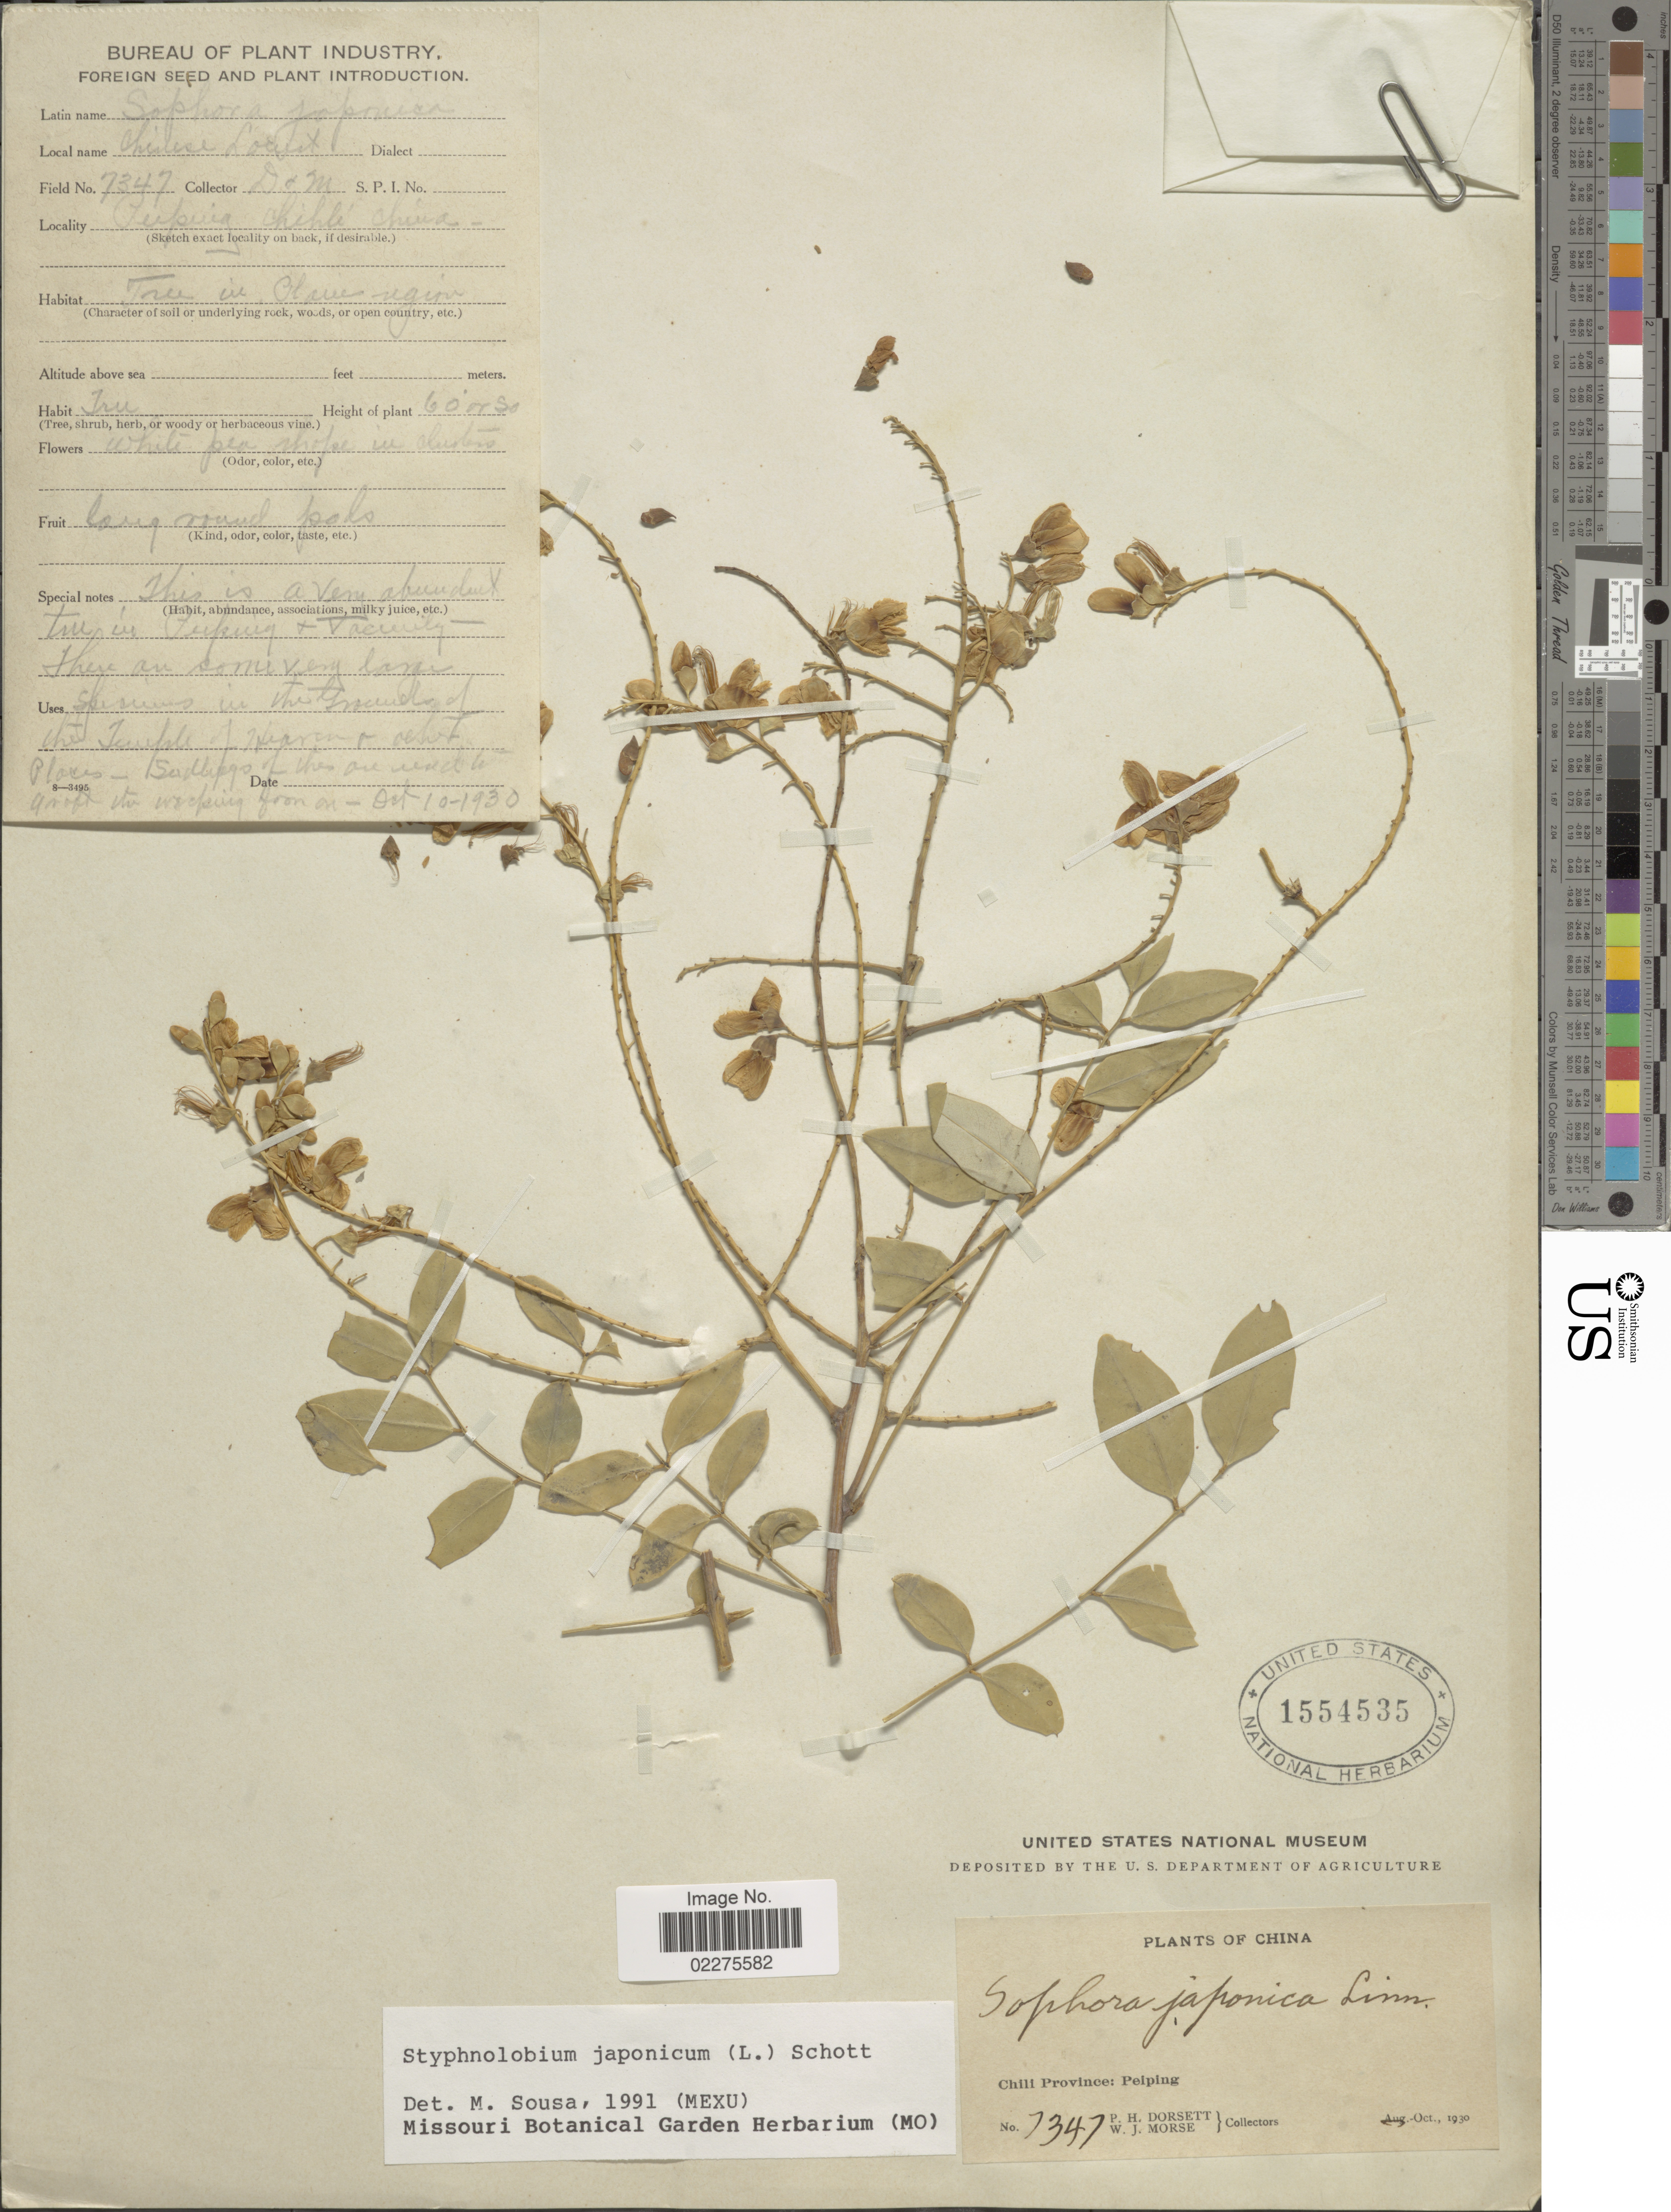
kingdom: Plantae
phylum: Tracheophyta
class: Magnoliopsida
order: Fabales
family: Fabaceae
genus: Styphnolobium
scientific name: Styphnolobium japonicum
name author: (L.) Schott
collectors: P. H. Dorsett & W. J. Morse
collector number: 7347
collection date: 1930-10-10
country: China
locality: Chili Province: Peiping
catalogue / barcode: US 1554535